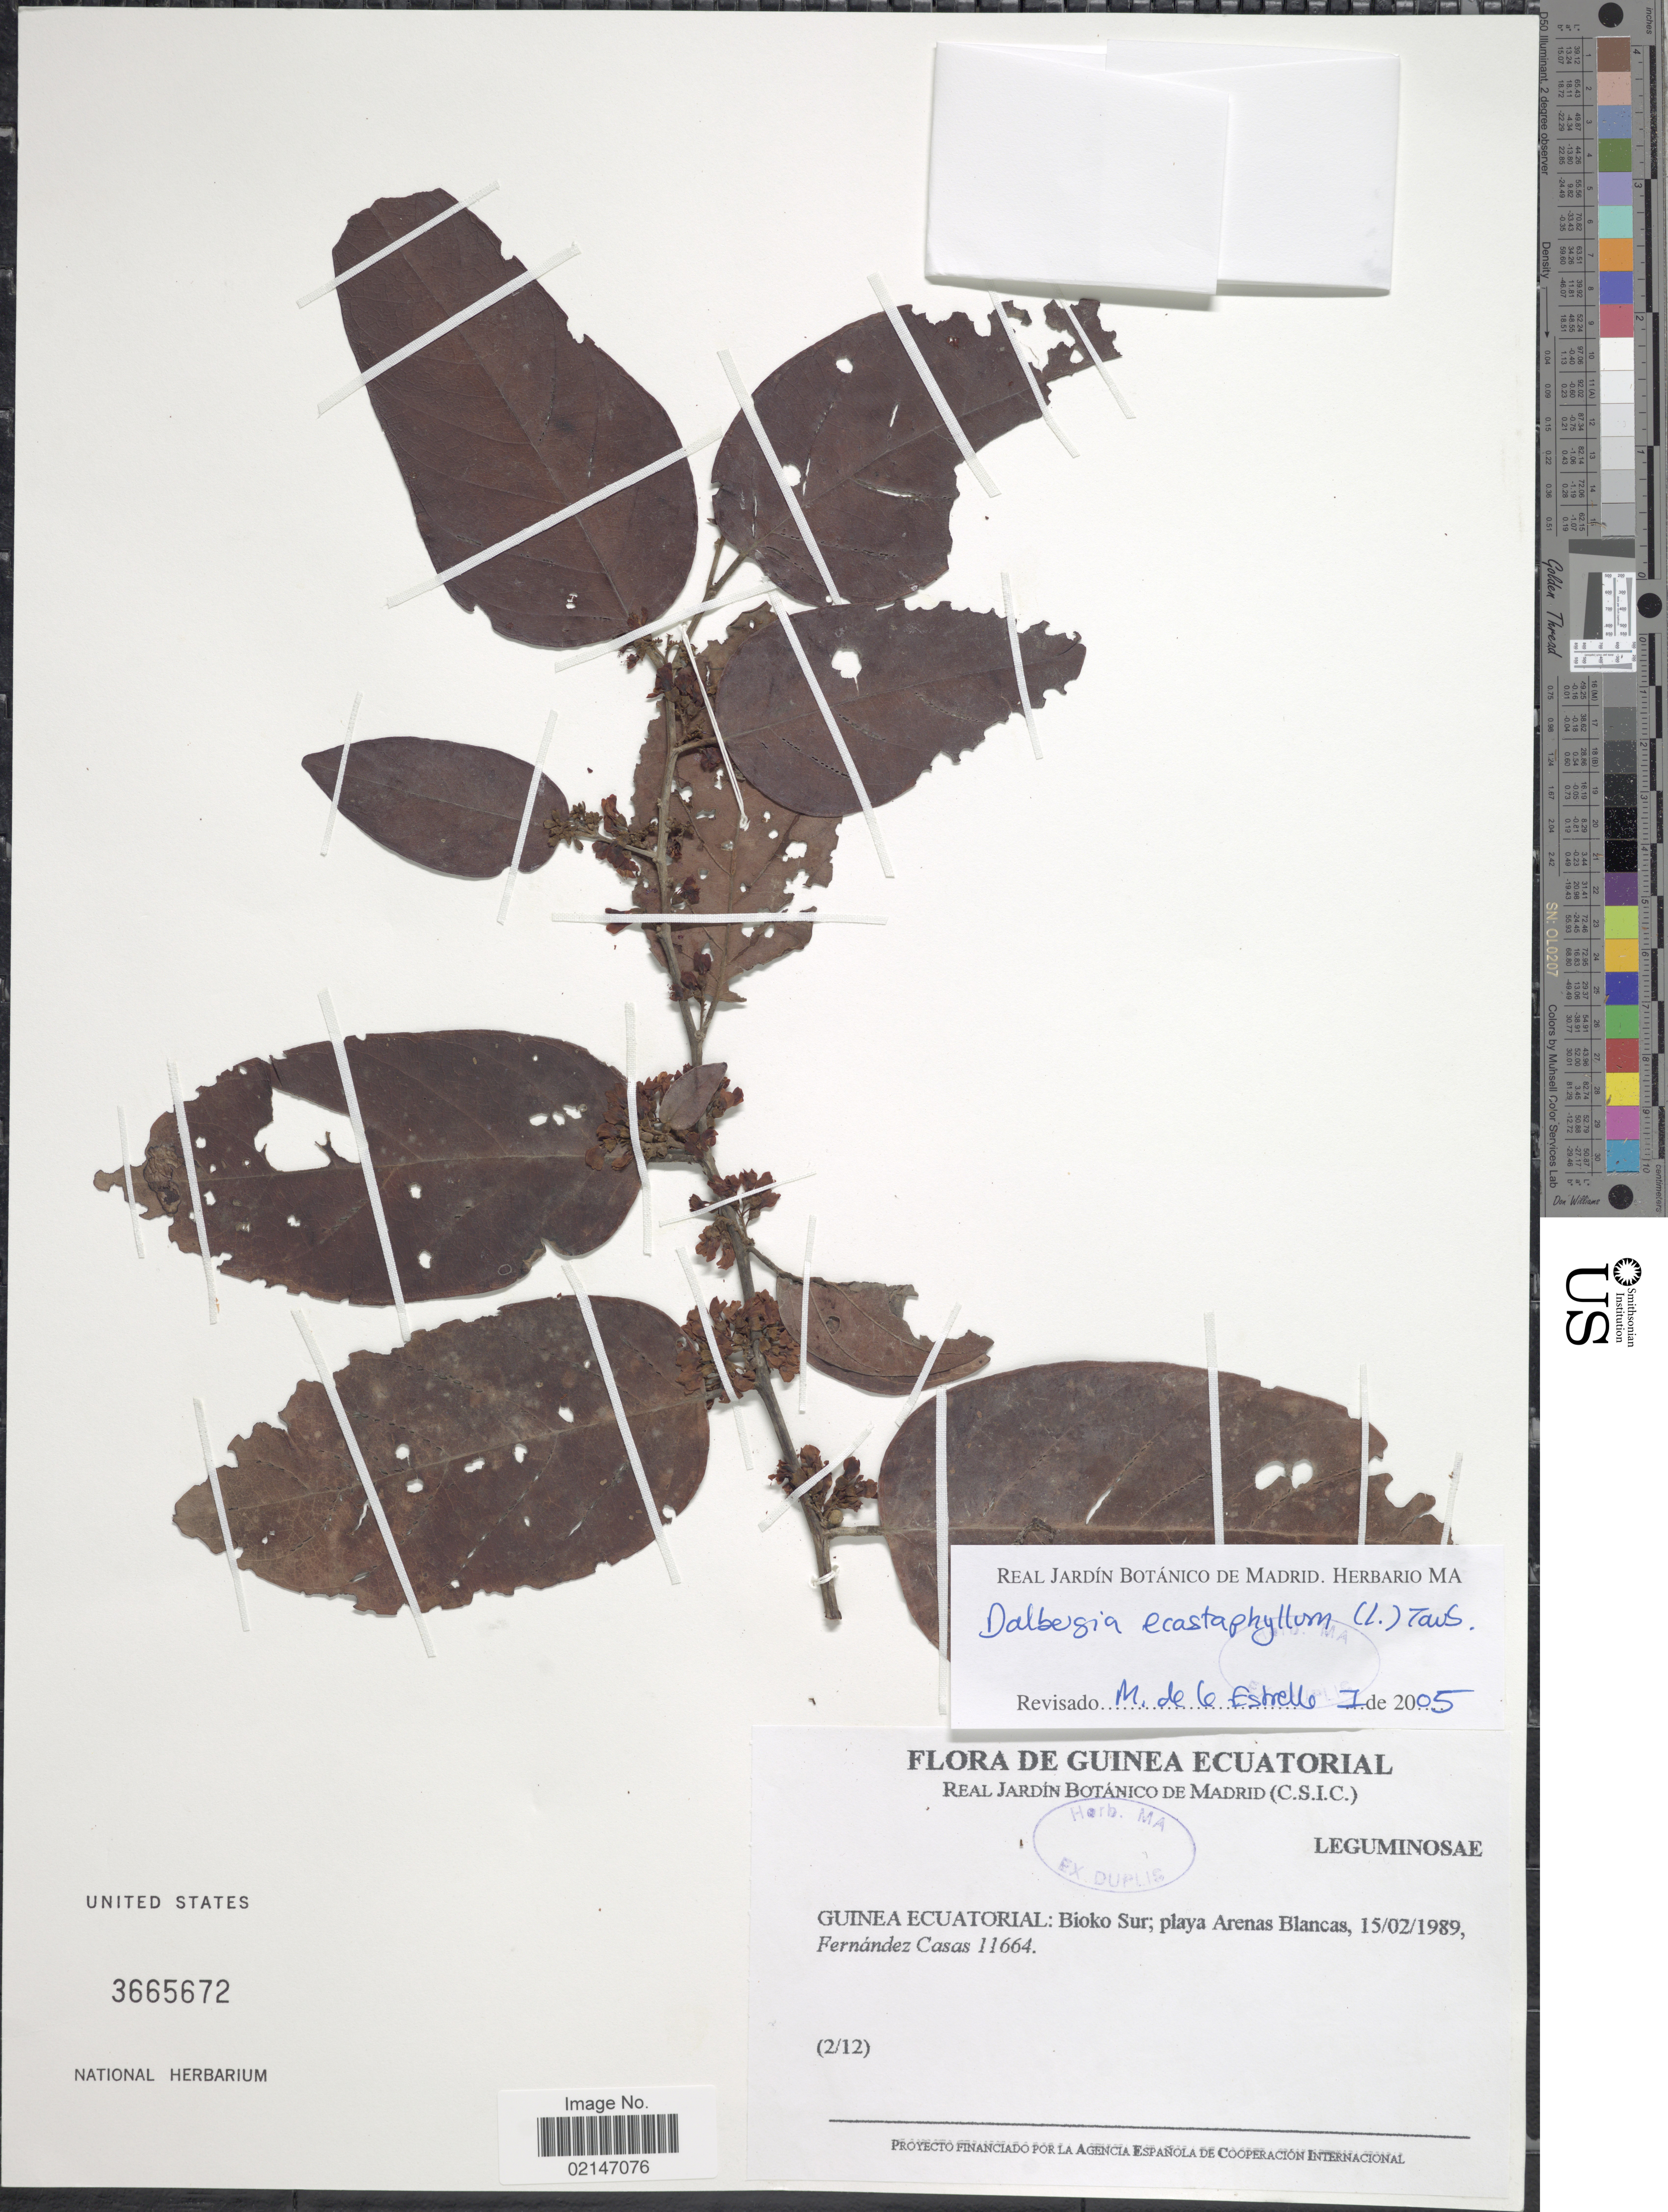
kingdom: Plantae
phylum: Tracheophyta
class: Magnoliopsida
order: Fabales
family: Fabaceae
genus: Dalbergia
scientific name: Dalbergia ecastaphyllum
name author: (L.) Taub.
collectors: C. Fernández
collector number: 11664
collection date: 1989-02-15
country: Equatorial Guinea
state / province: Bioko Sur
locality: Playa Arenas Blancas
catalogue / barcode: US 3665672